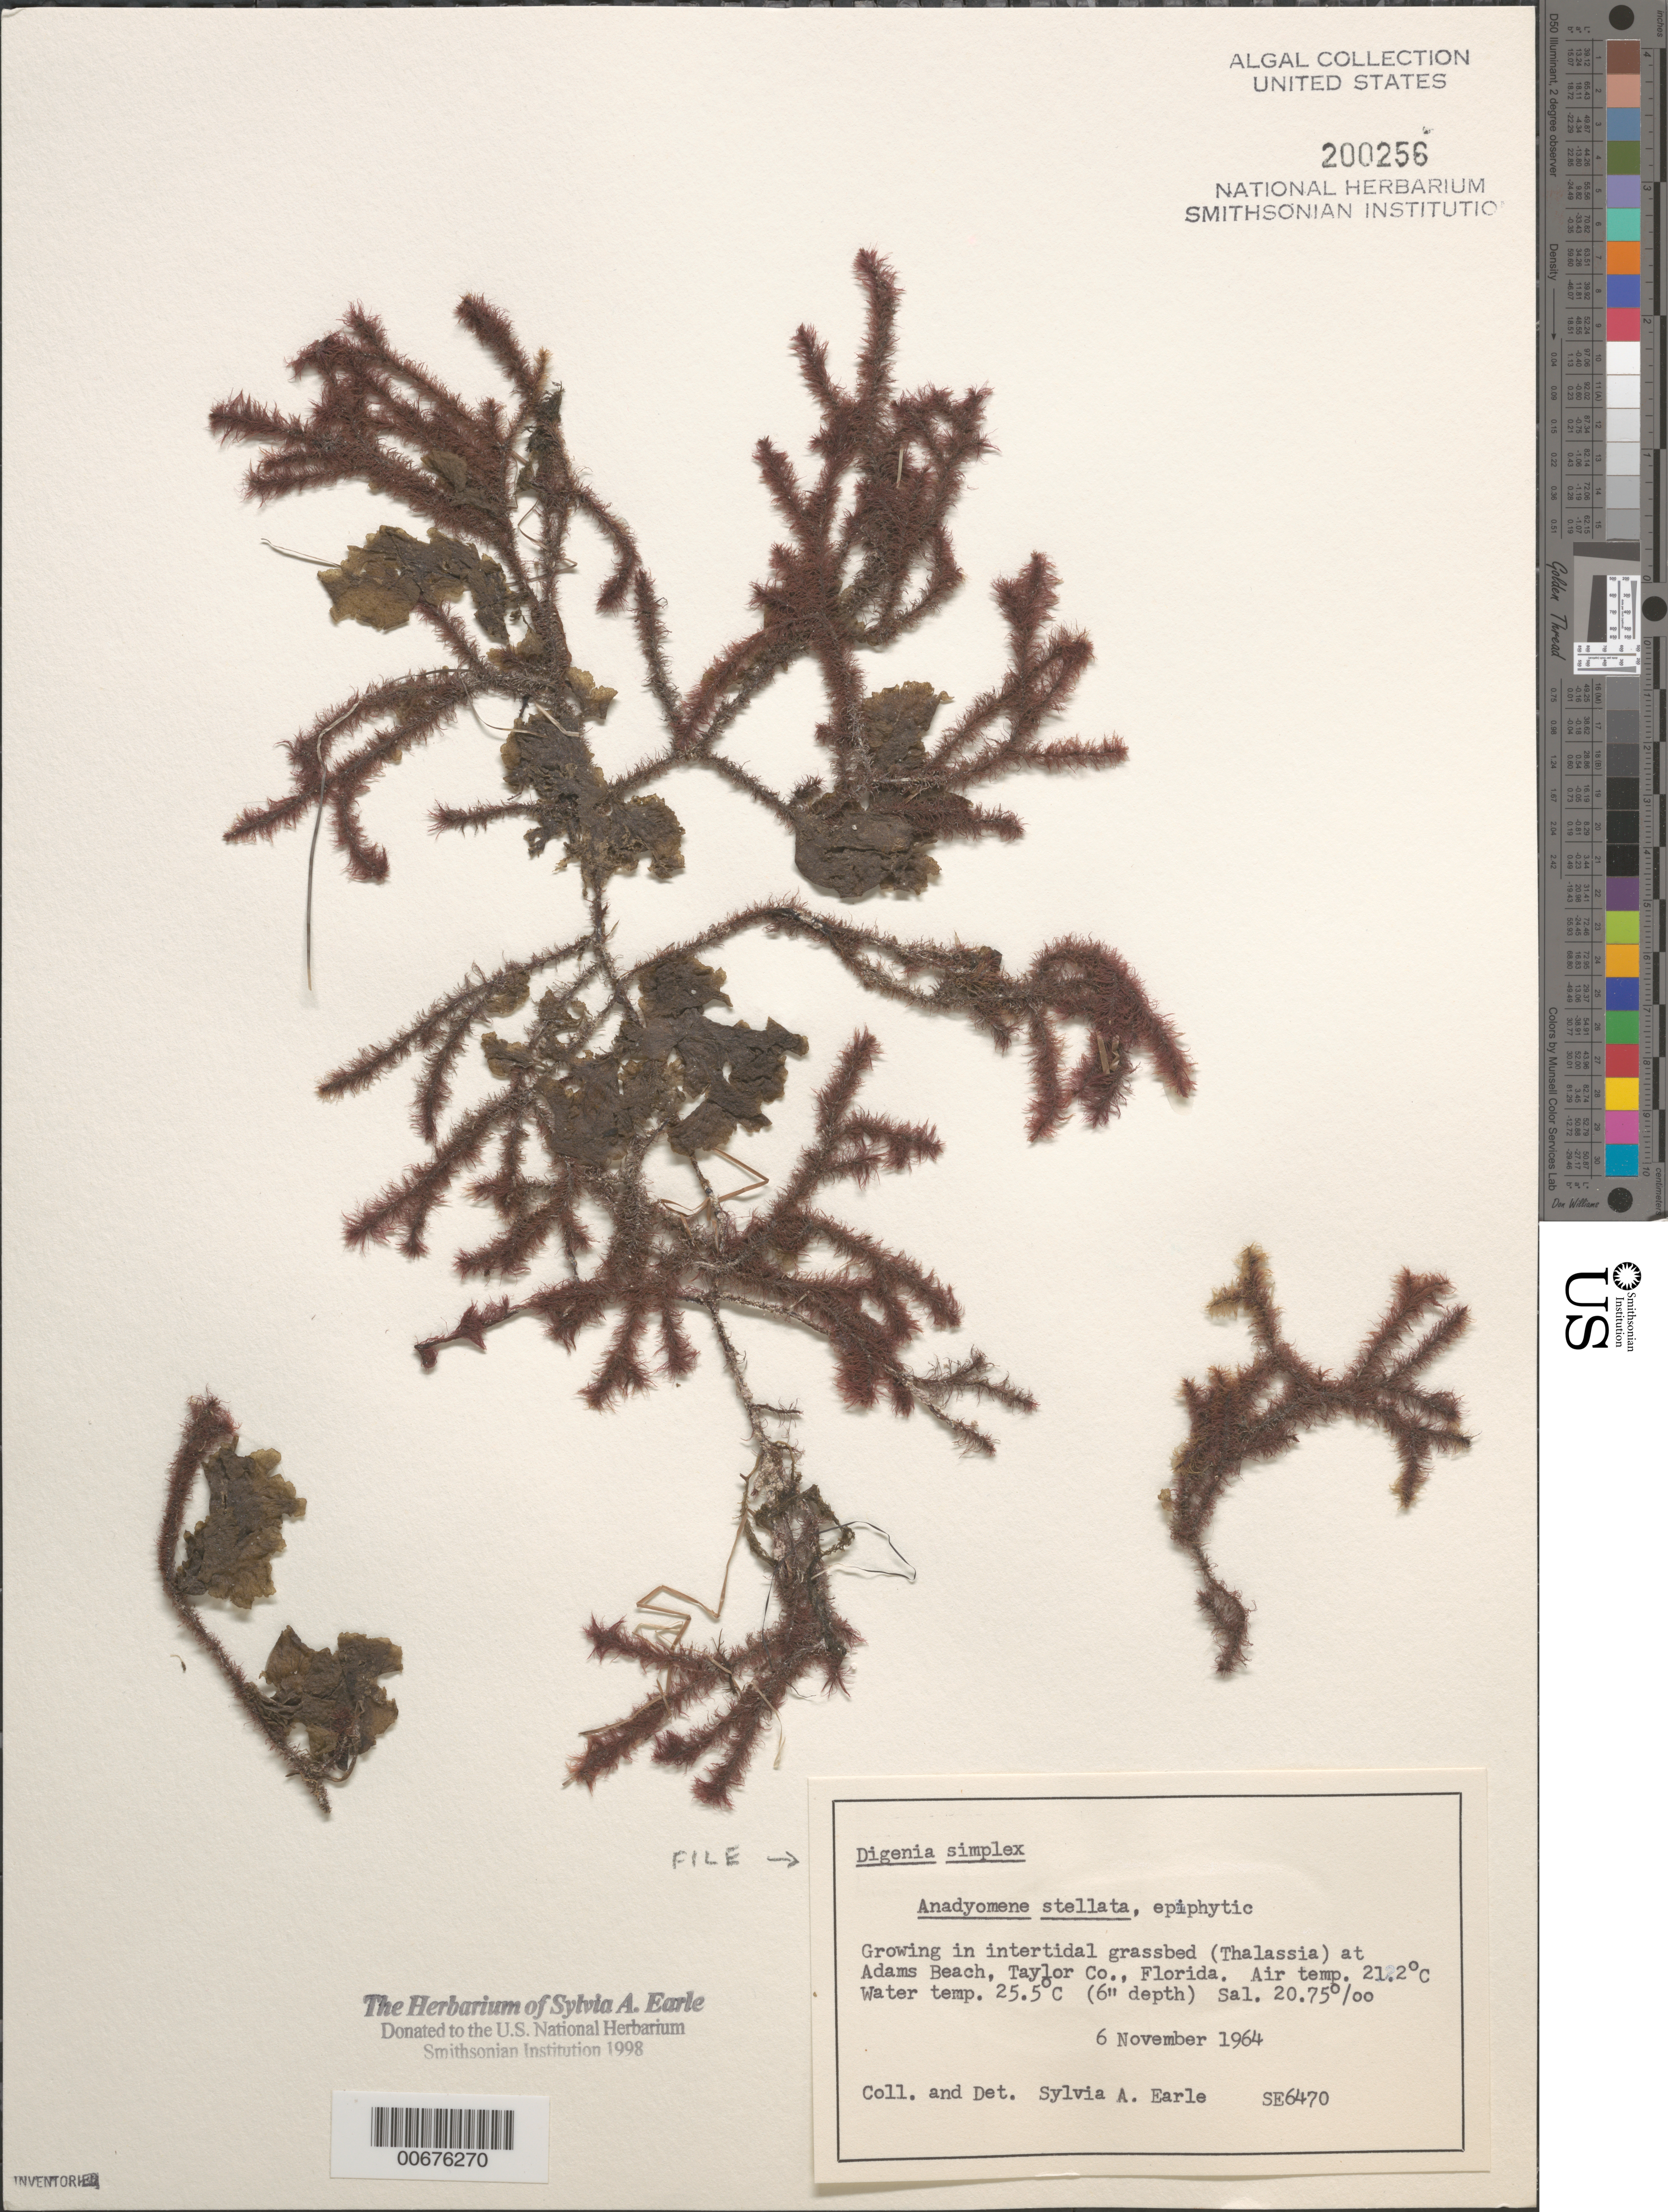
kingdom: Plantae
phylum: Rhodophyta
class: Florideophyceae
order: Ceramiales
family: Rhodomelaceae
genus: Digenea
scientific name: Digenea simplex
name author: (Wulfen) C. Agardh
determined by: Earle, S. A.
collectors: S. A. Earle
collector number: Se 6470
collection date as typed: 06 Nov 1964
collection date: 1964-11-06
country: United States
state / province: Florida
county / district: Taylor County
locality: Adams Beach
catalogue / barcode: US 200256